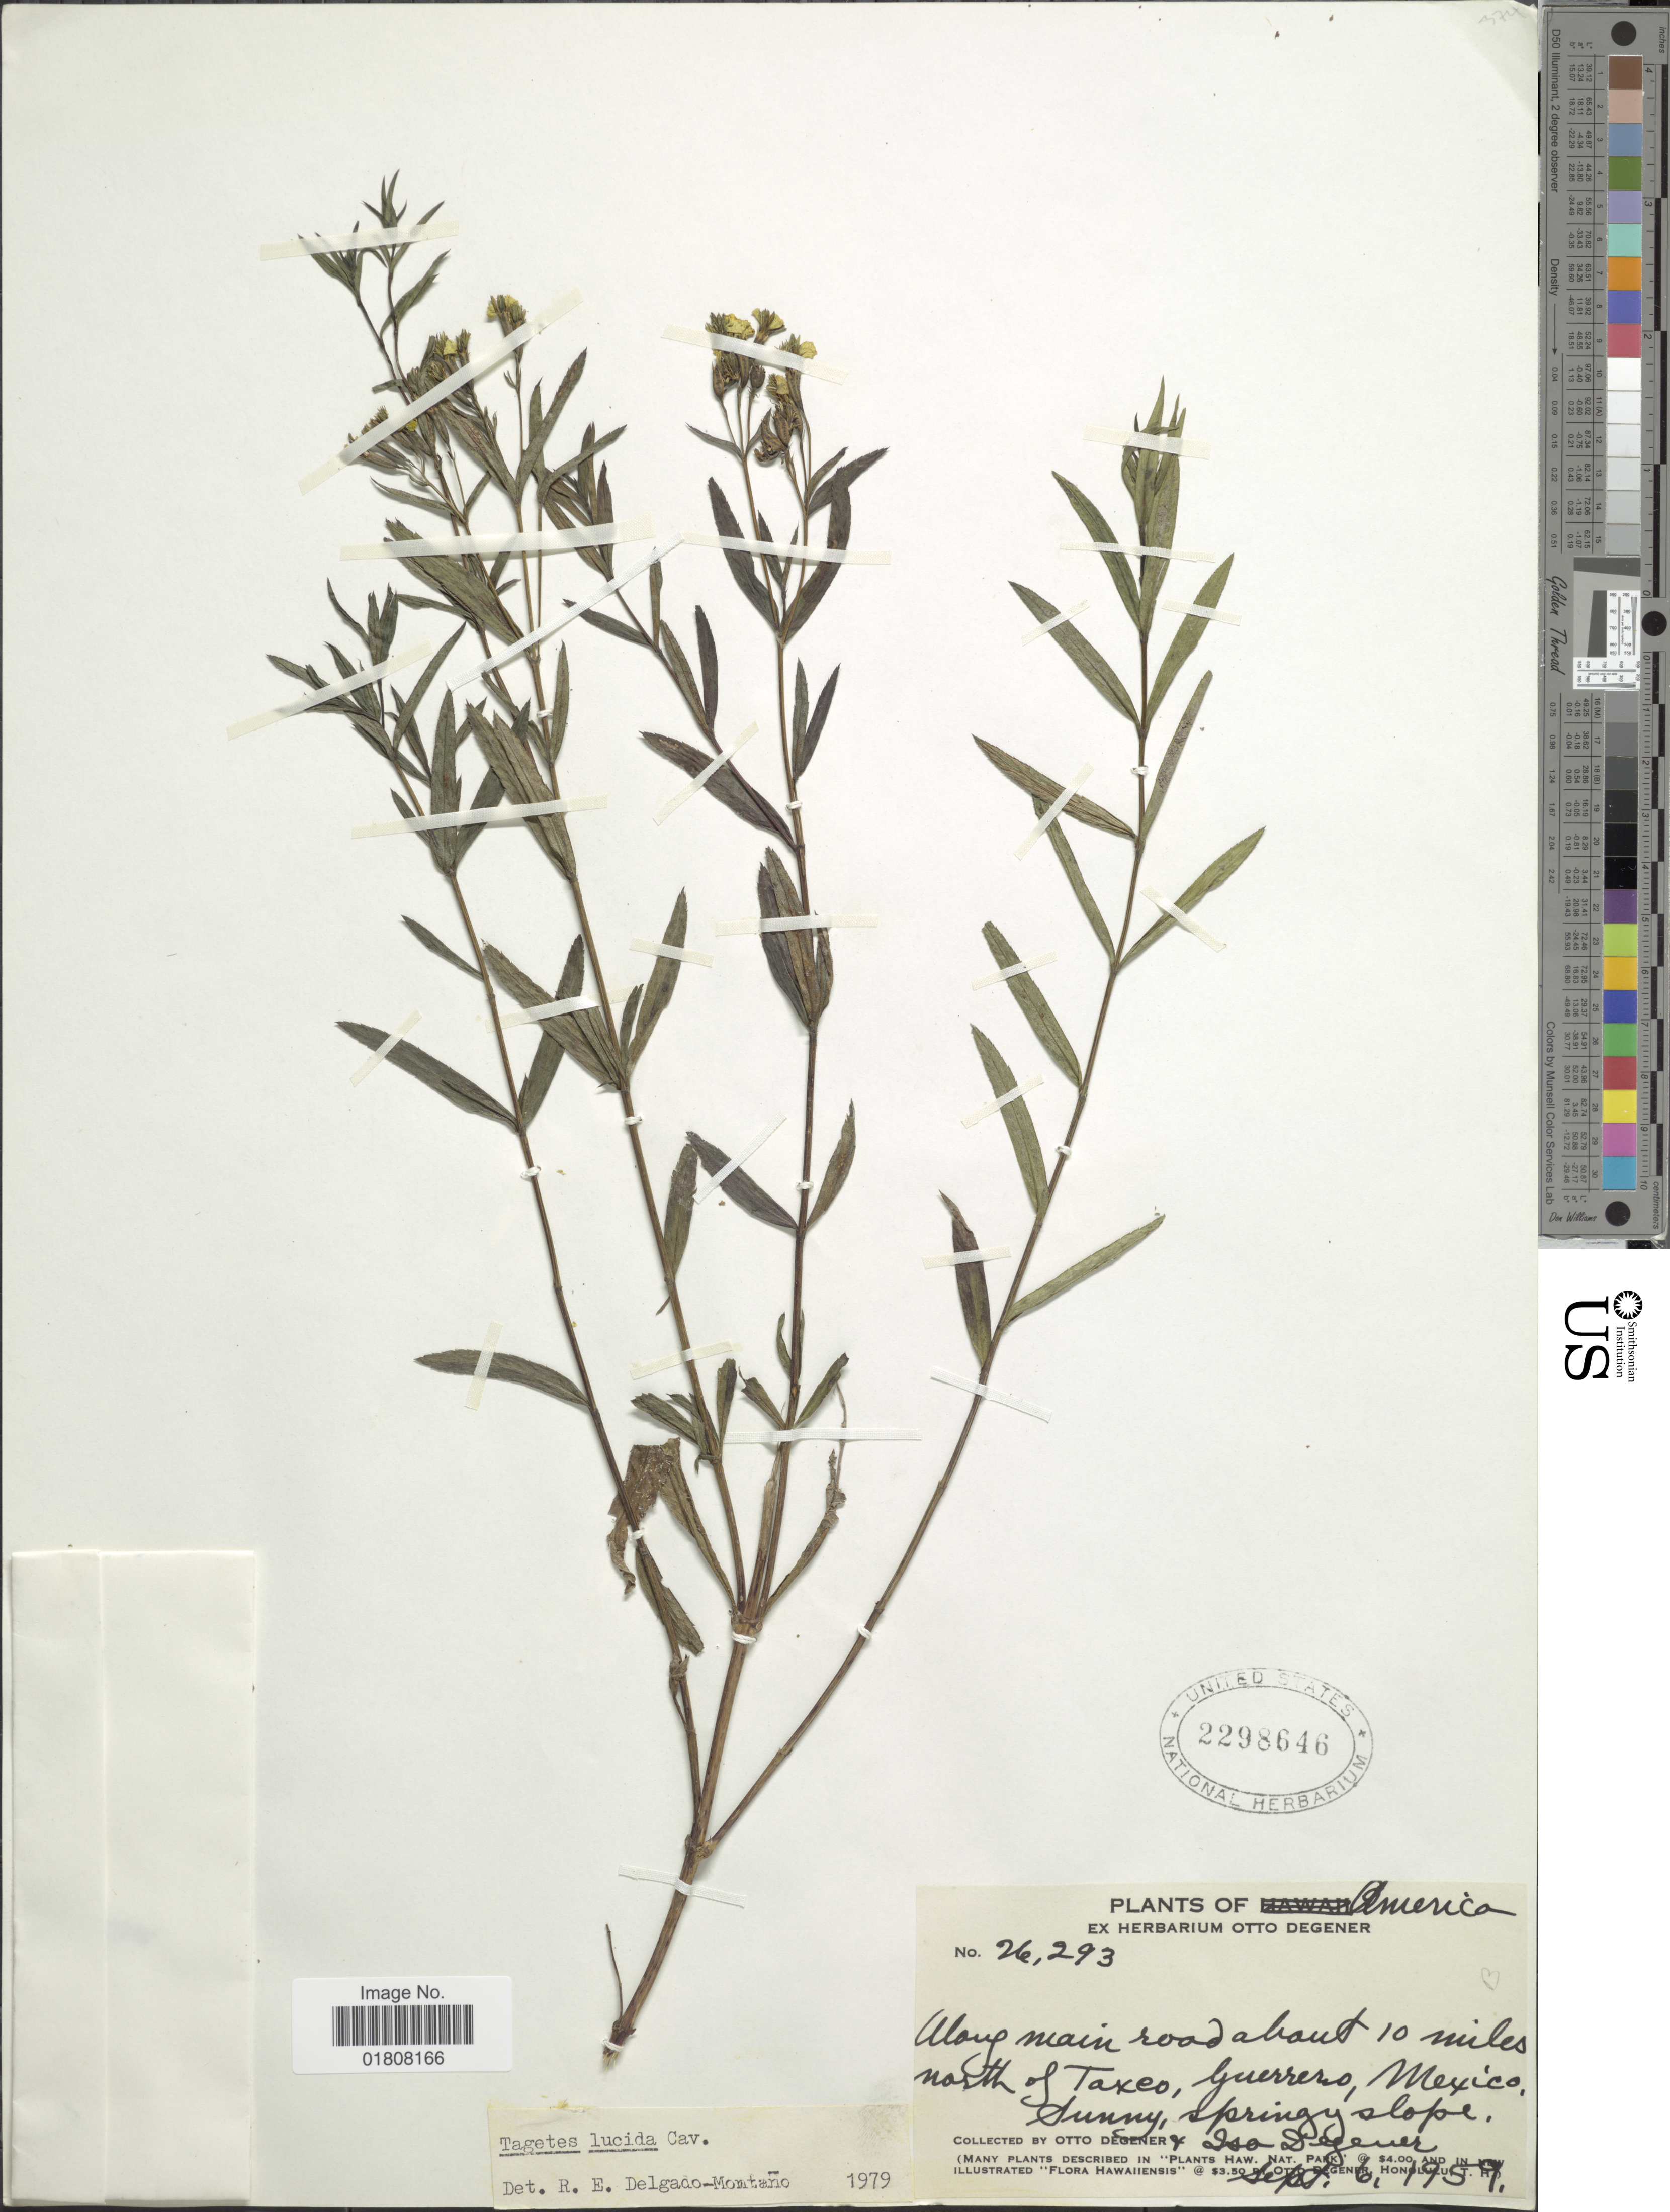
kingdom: Plantae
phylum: Tracheophyta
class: Magnoliopsida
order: Asterales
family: Asteraceae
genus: Tagetes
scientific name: Tagetes lucida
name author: Cav.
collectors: O. Degener & I. Degener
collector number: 26293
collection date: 1959-09-06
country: Mexico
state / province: Guerrero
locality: America, along main roadabout10 miles north of Taxeo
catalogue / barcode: US 2298646